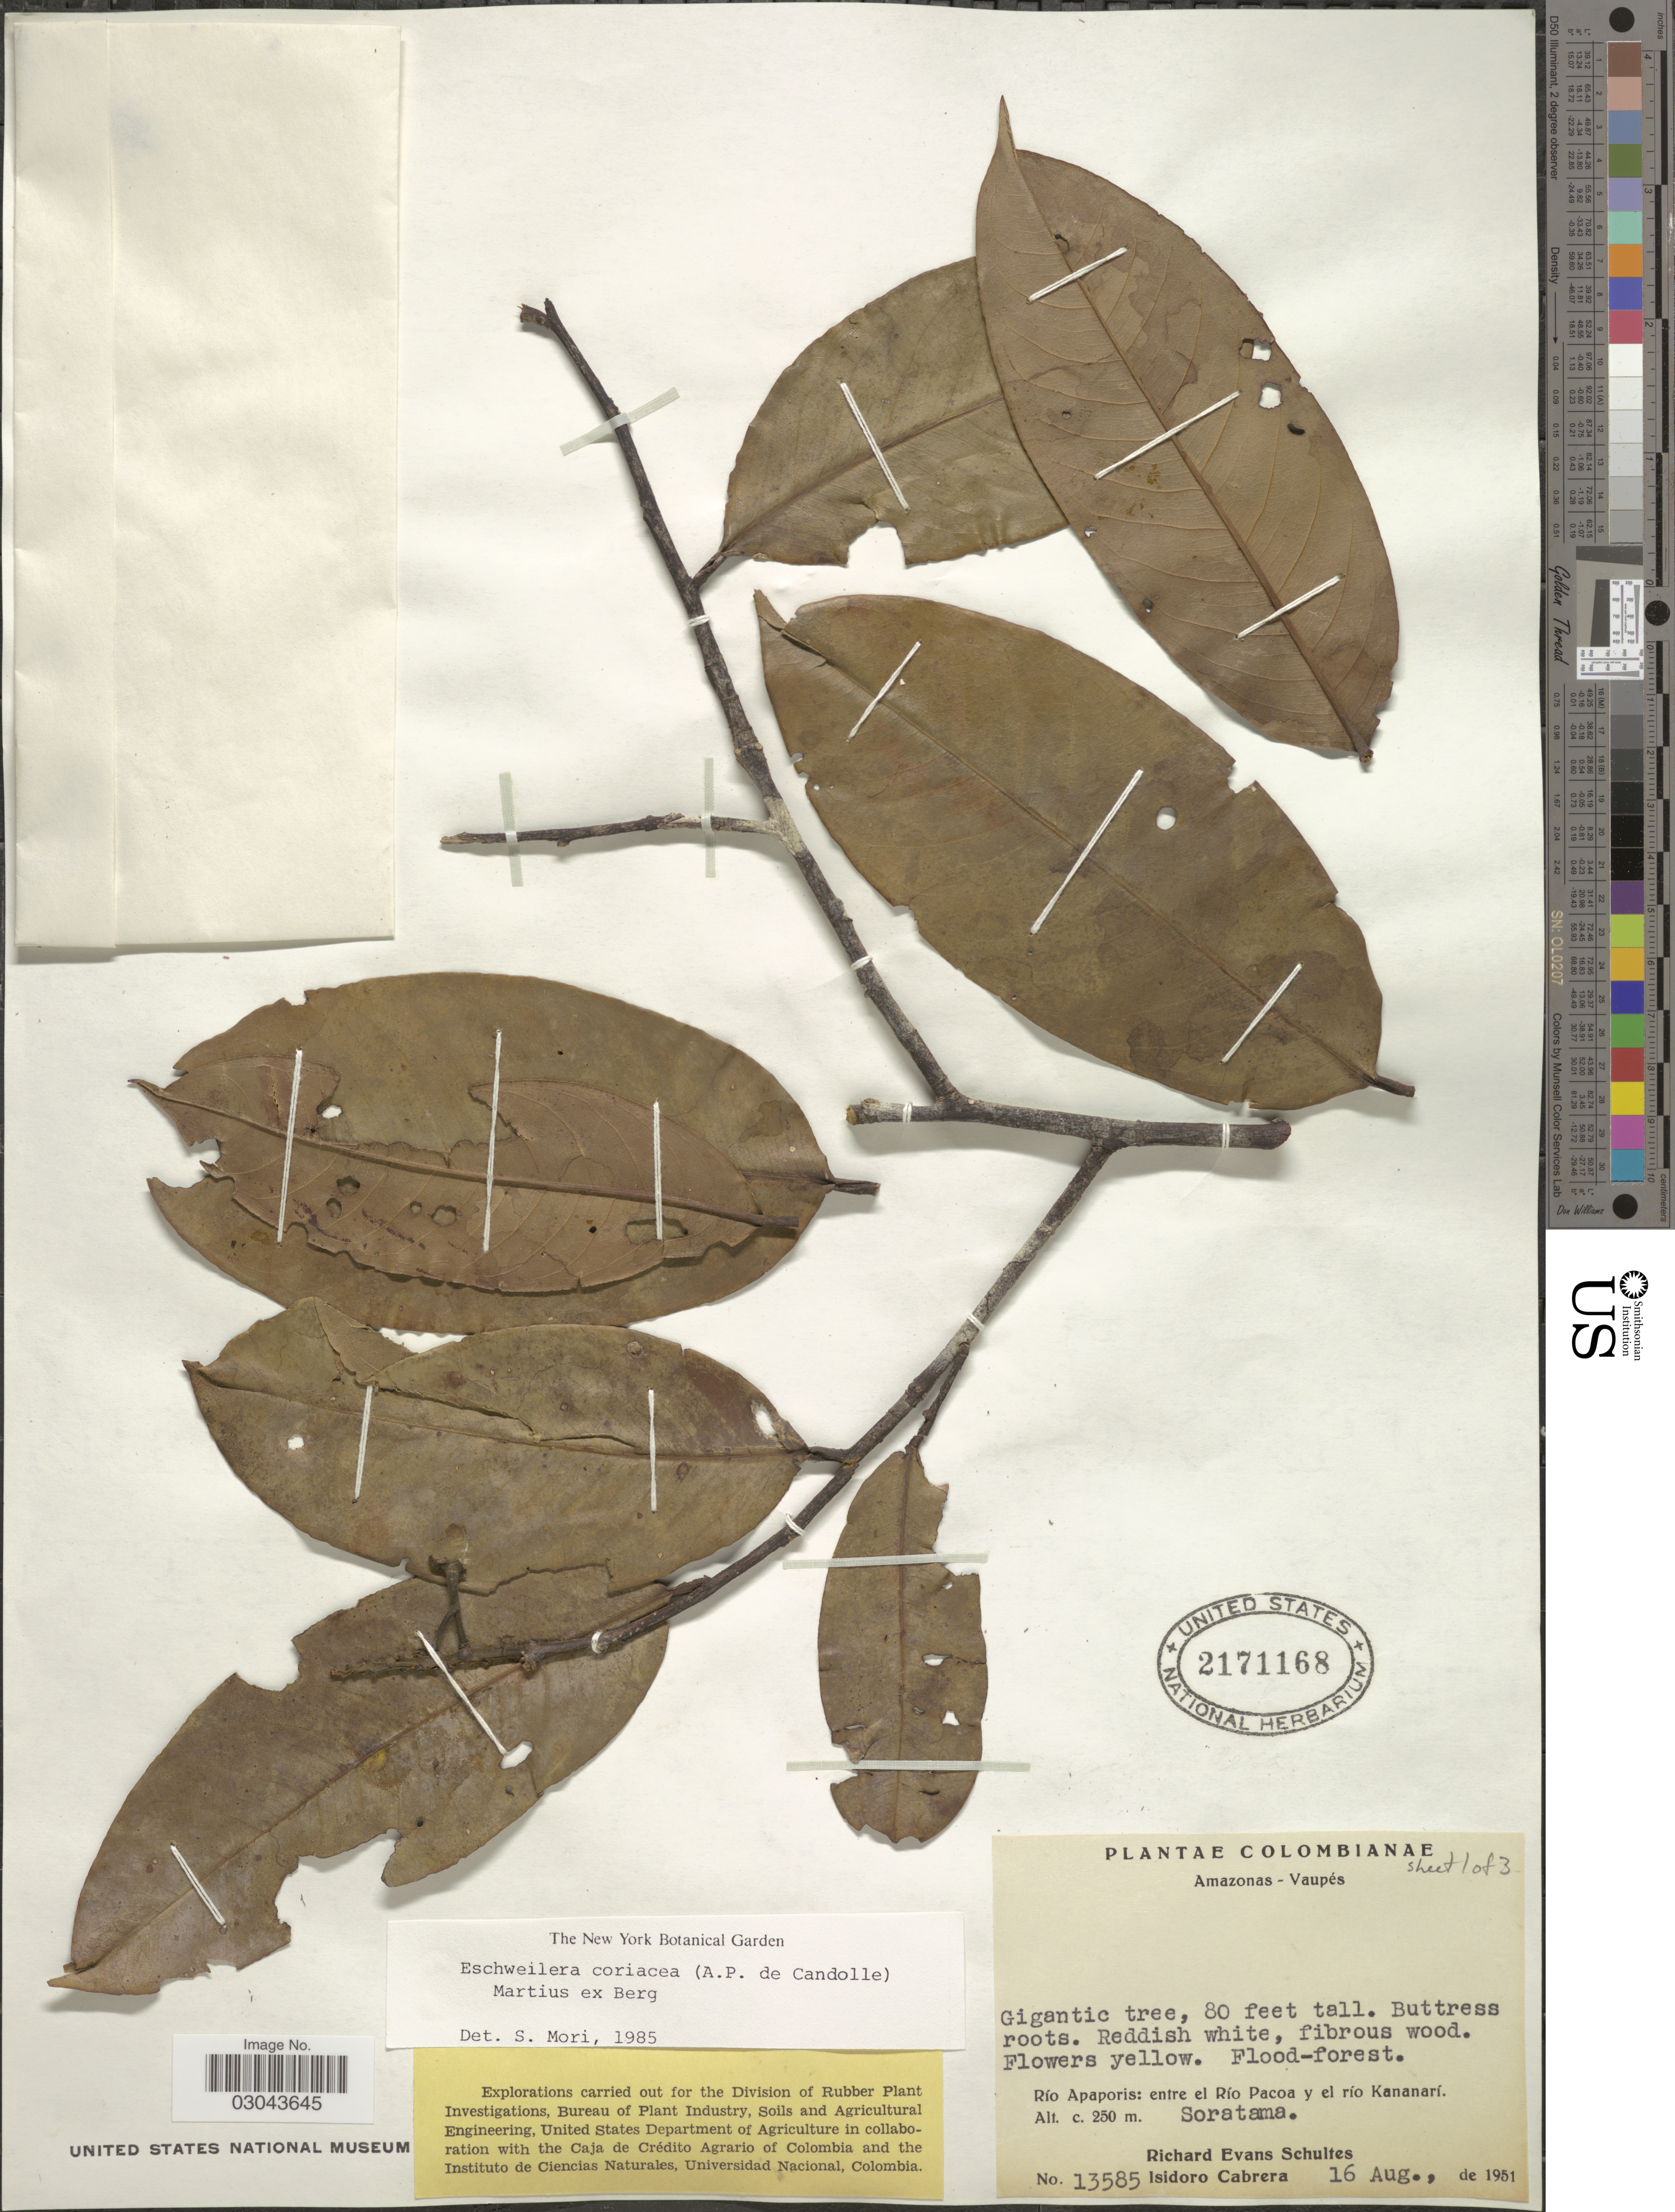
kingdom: Plantae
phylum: Tracheophyta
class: Magnoliopsida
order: Ericales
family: Lecythidaceae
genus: Eschweilera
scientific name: Eschweilera coriacea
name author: (DC.) S.A. Mori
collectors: R. E. Schultes & I. Cabrera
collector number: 13585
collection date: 1951-08-16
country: Colombia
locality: Amazonas-Vaupés. Colombianae. Río Apaporis: entre el río Pacoa y el río Kananarí. Soratama.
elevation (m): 250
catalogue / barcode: US 2171168